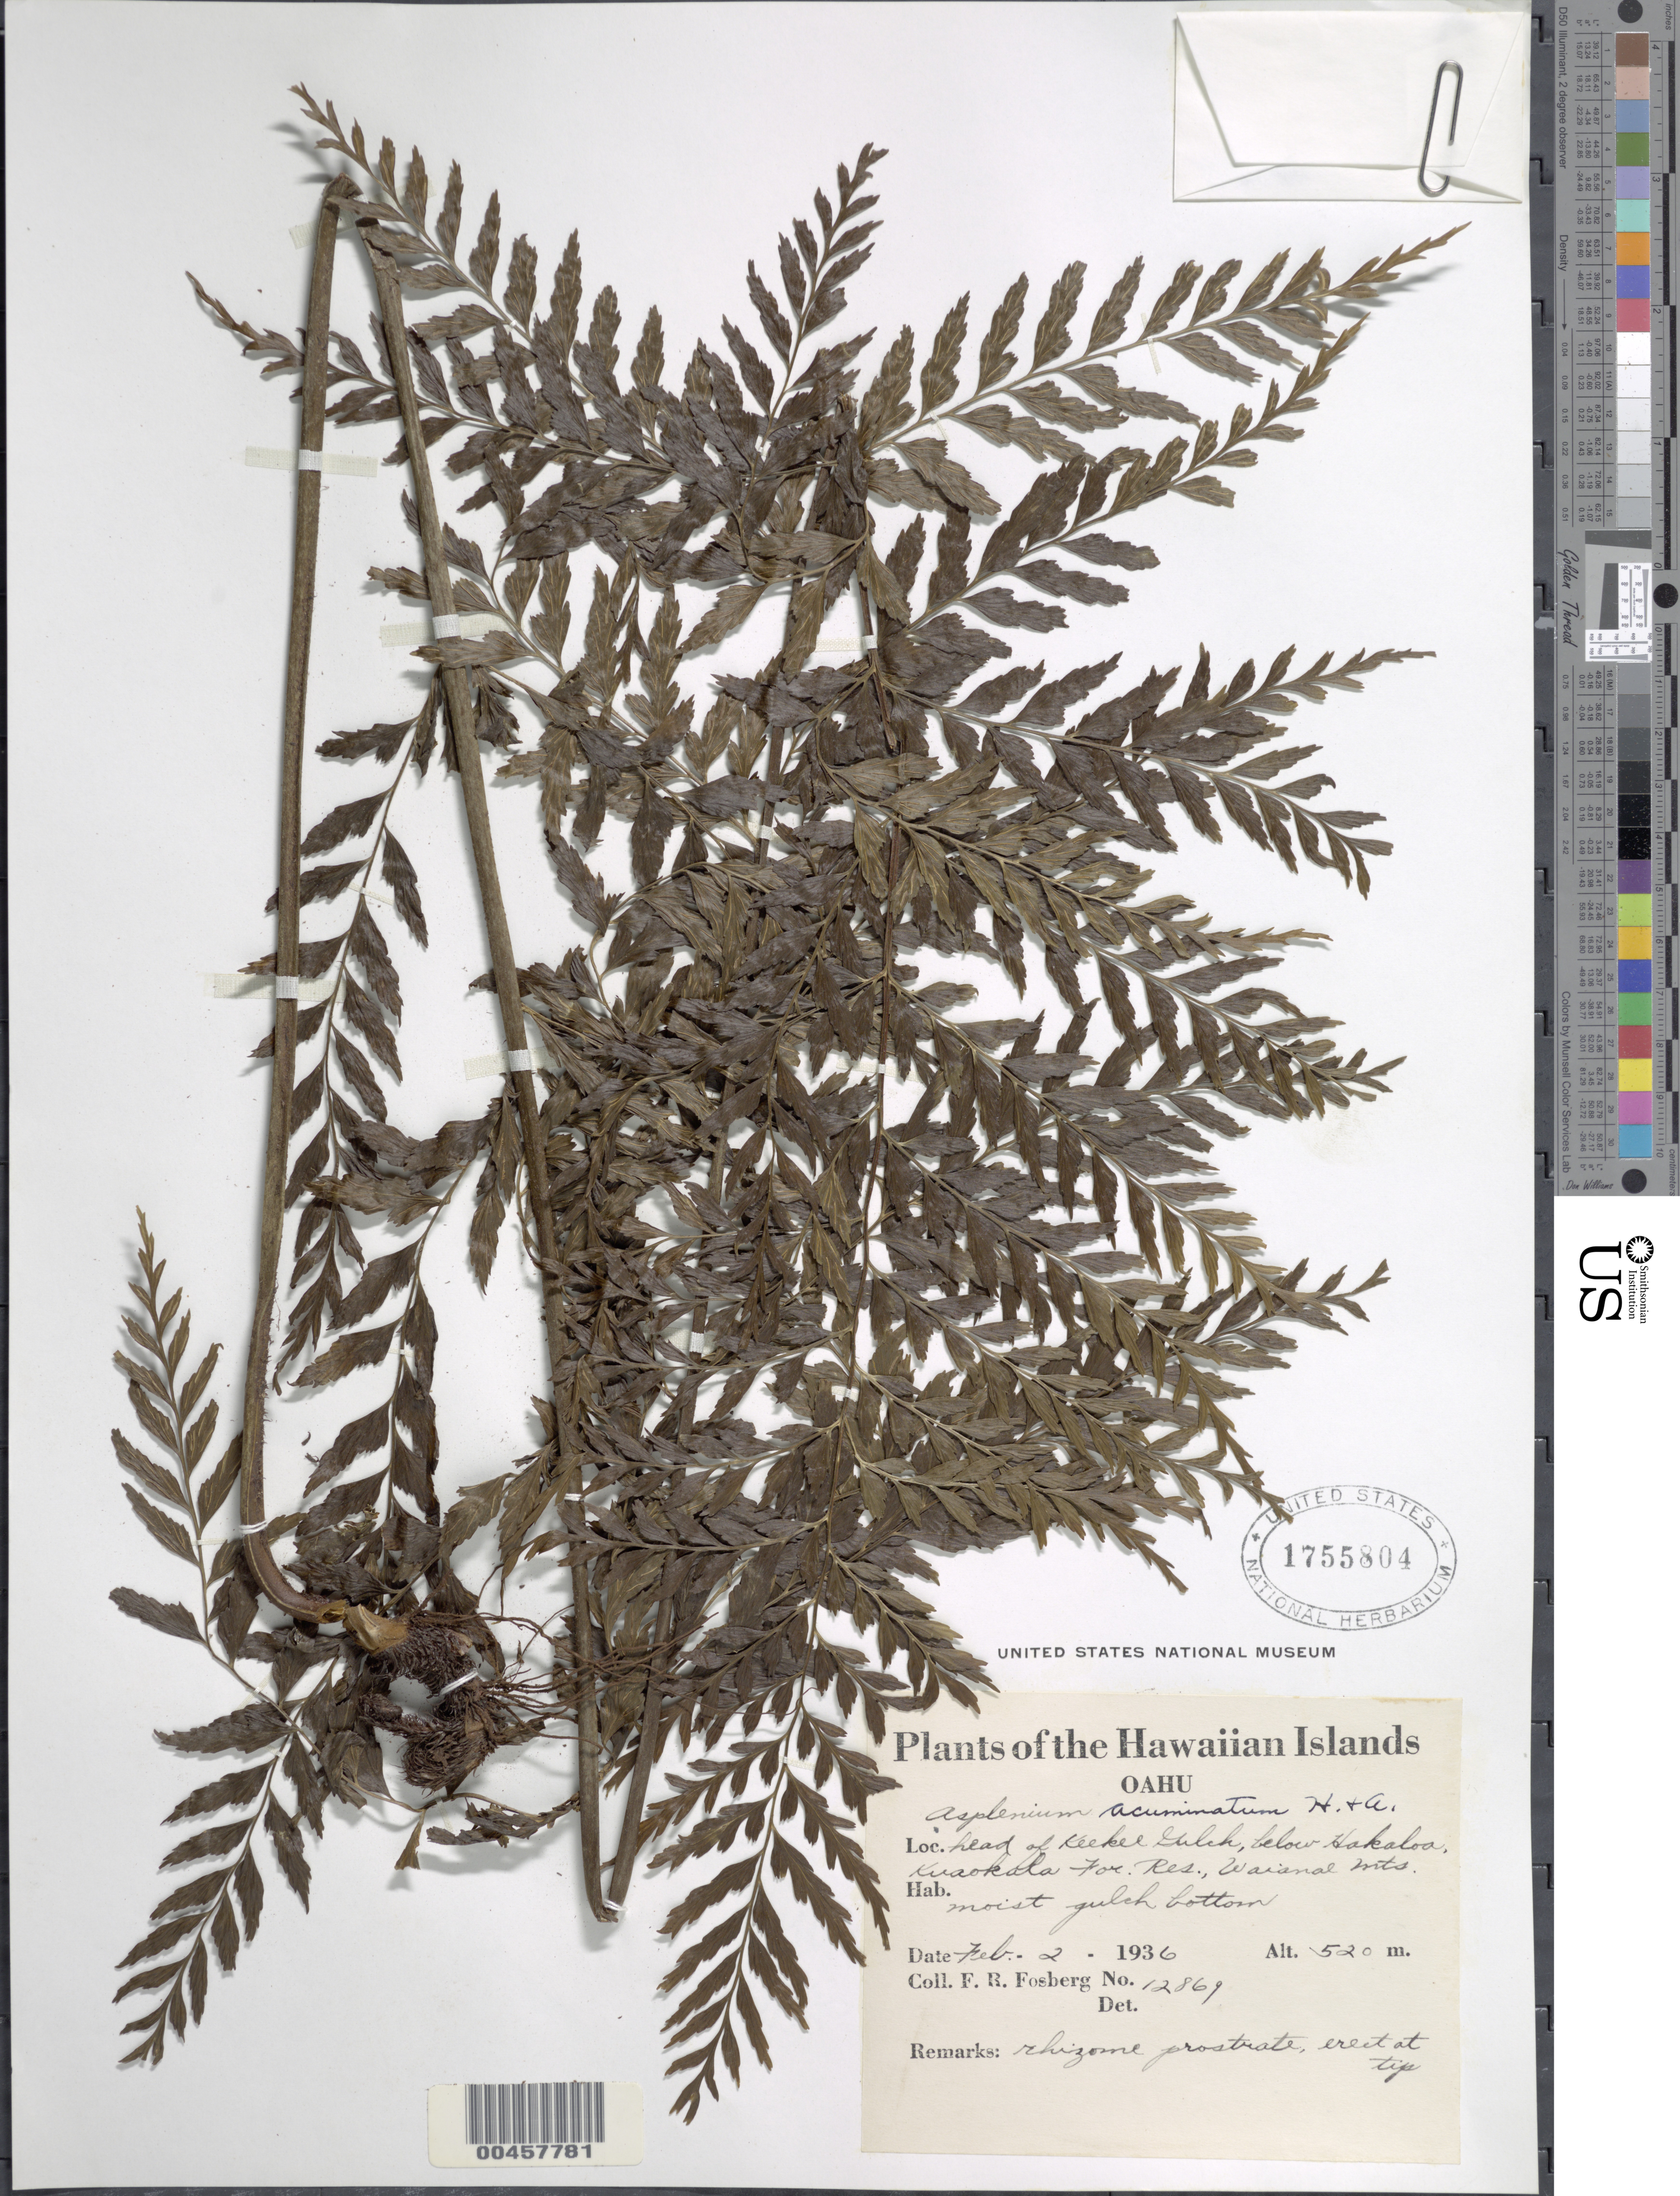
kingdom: Plantae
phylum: Tracheophyta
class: Polypodiopsida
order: Polypodiales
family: Aspleniaceae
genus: Asplenium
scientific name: Asplenium acuminatum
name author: Hook. & Arn.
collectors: F. R. Fosberg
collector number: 12869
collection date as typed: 2 Feb 1936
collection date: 1936-02-02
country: United States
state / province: Hawaii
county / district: Honolulu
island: Oahu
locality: head of Keekee Gulch, below Hakaloa, Kuaokala For. Res., Waianae Mts.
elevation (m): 520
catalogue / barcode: US 1755804